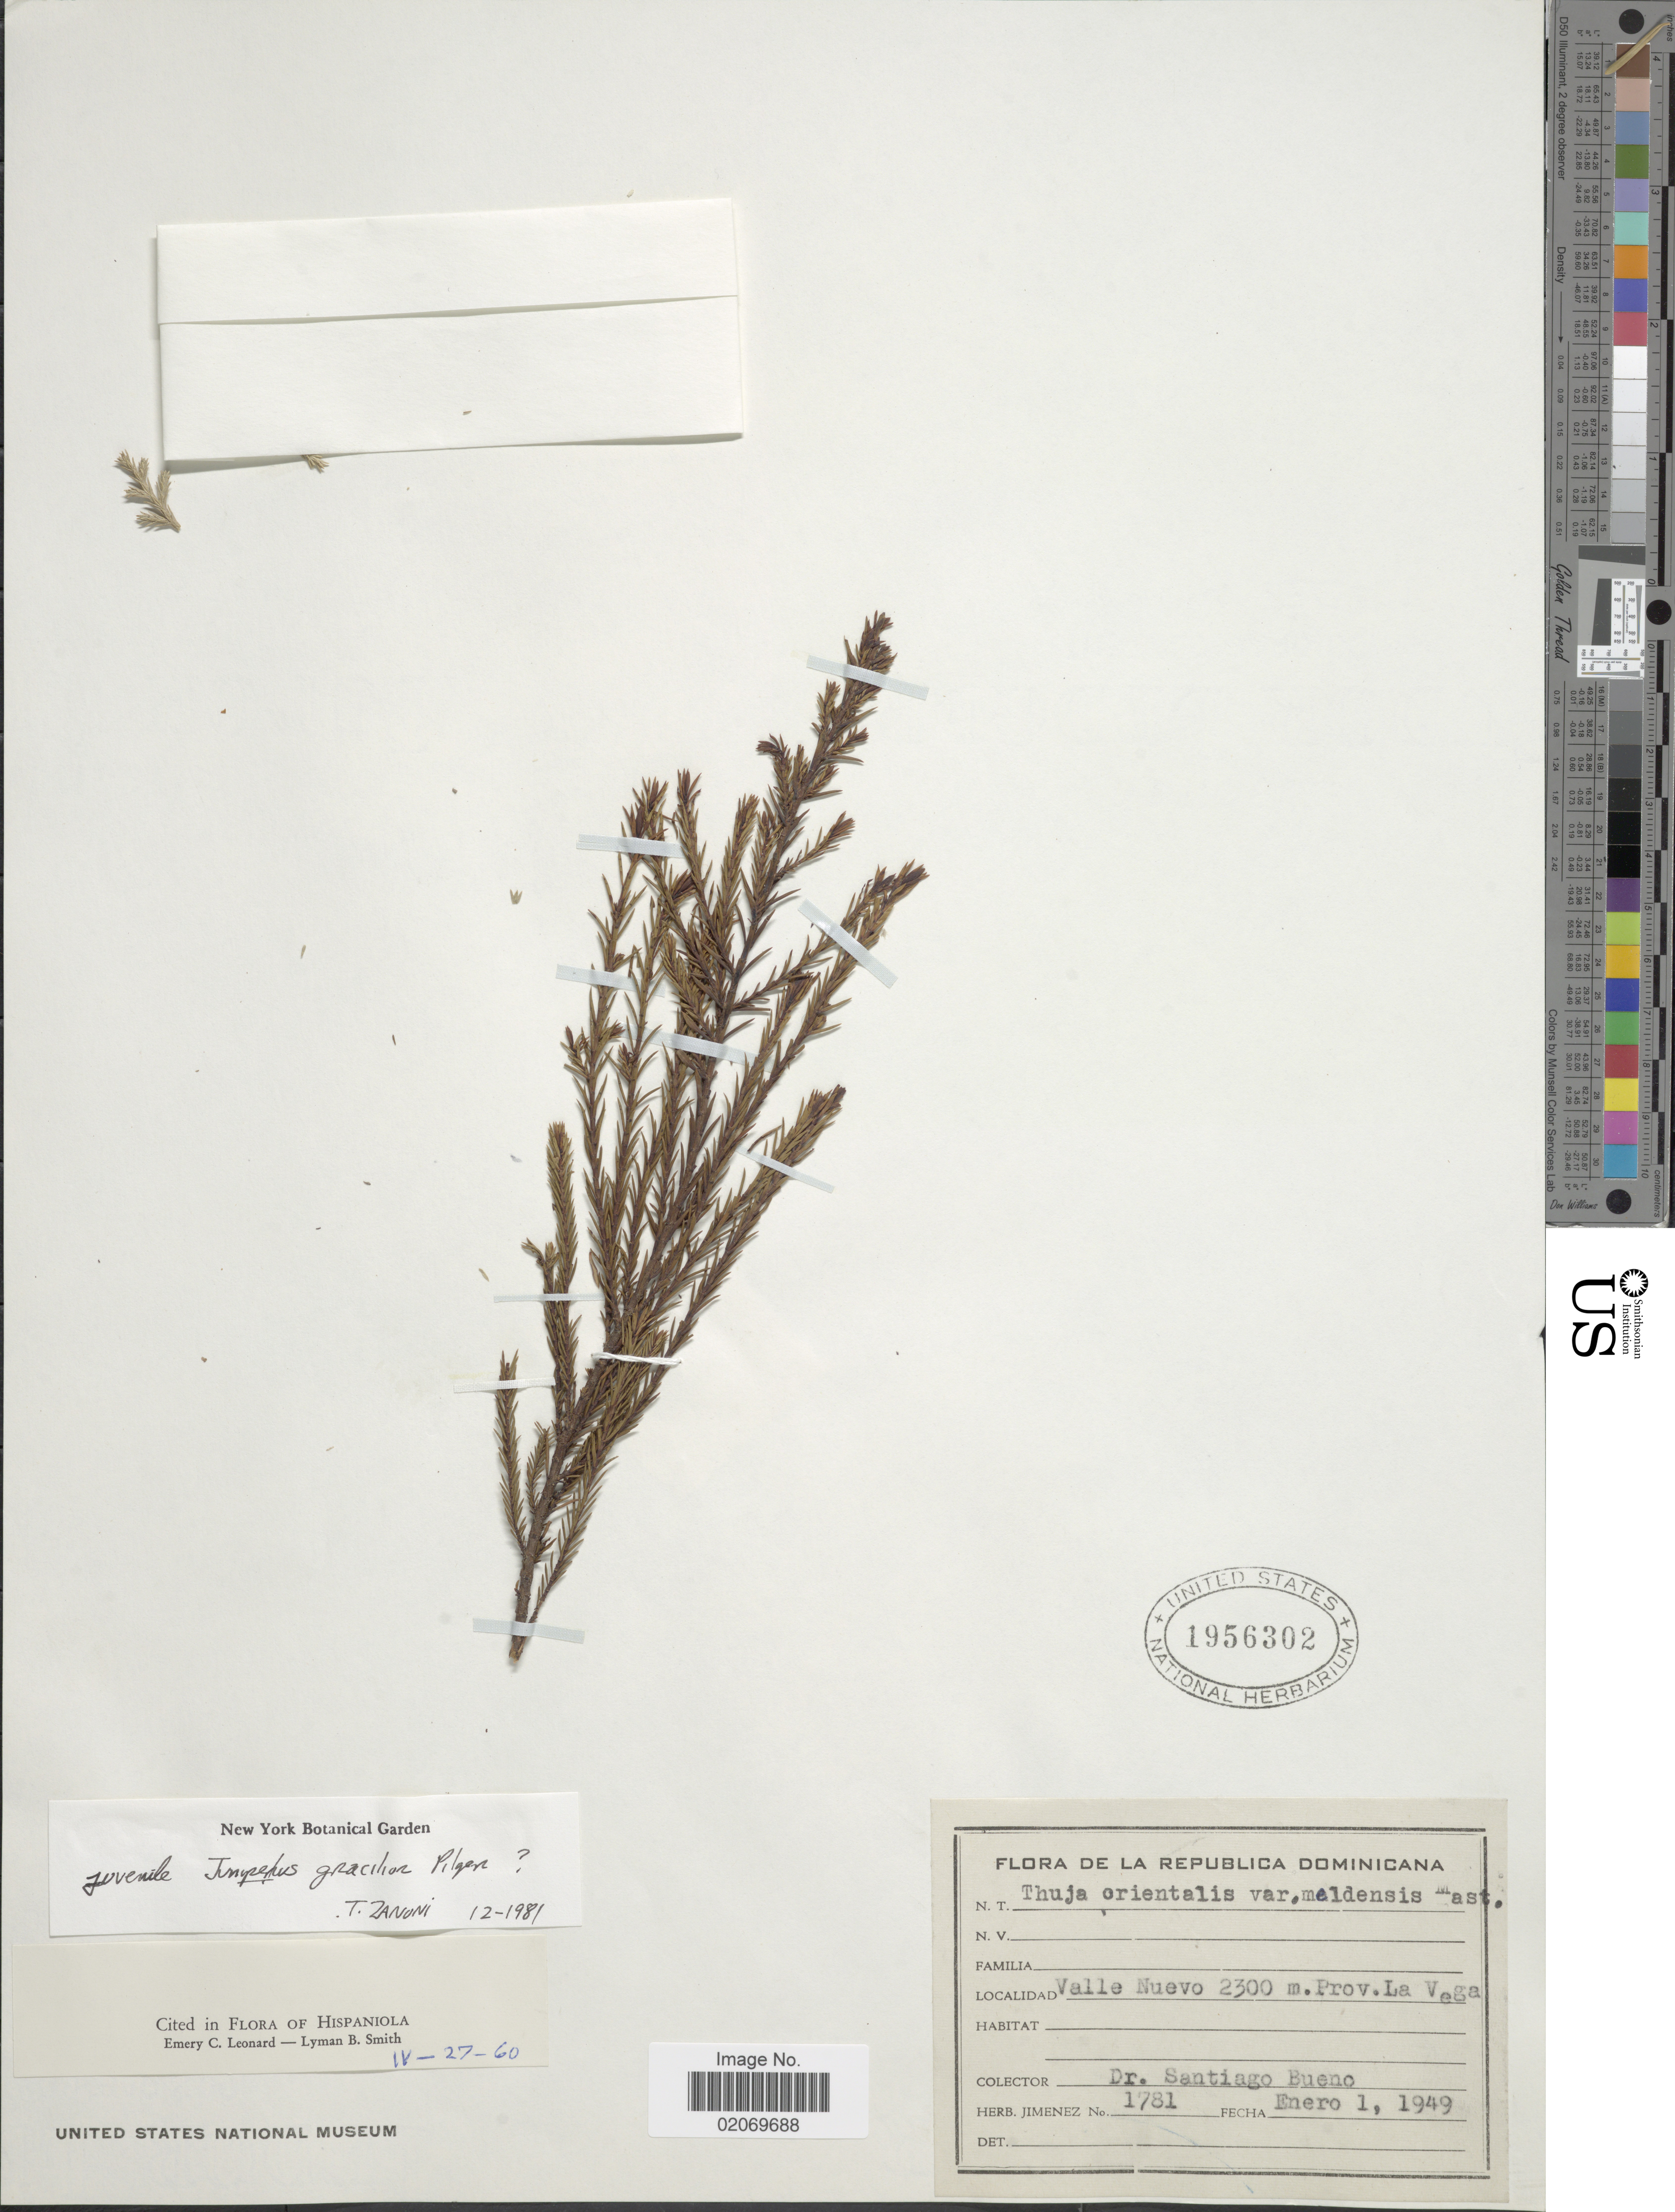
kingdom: Plantae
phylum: Tracheophyta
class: Pinopsida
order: Pinales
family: Cupressaceae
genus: Thuja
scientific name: Thuja orientalis var. meldensis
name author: Mast.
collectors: S. Bueno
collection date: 1949-01-01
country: Dominican Republic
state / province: La Vega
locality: La Republica Dominicana, Valle Neuvo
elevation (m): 2300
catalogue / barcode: US 1956302